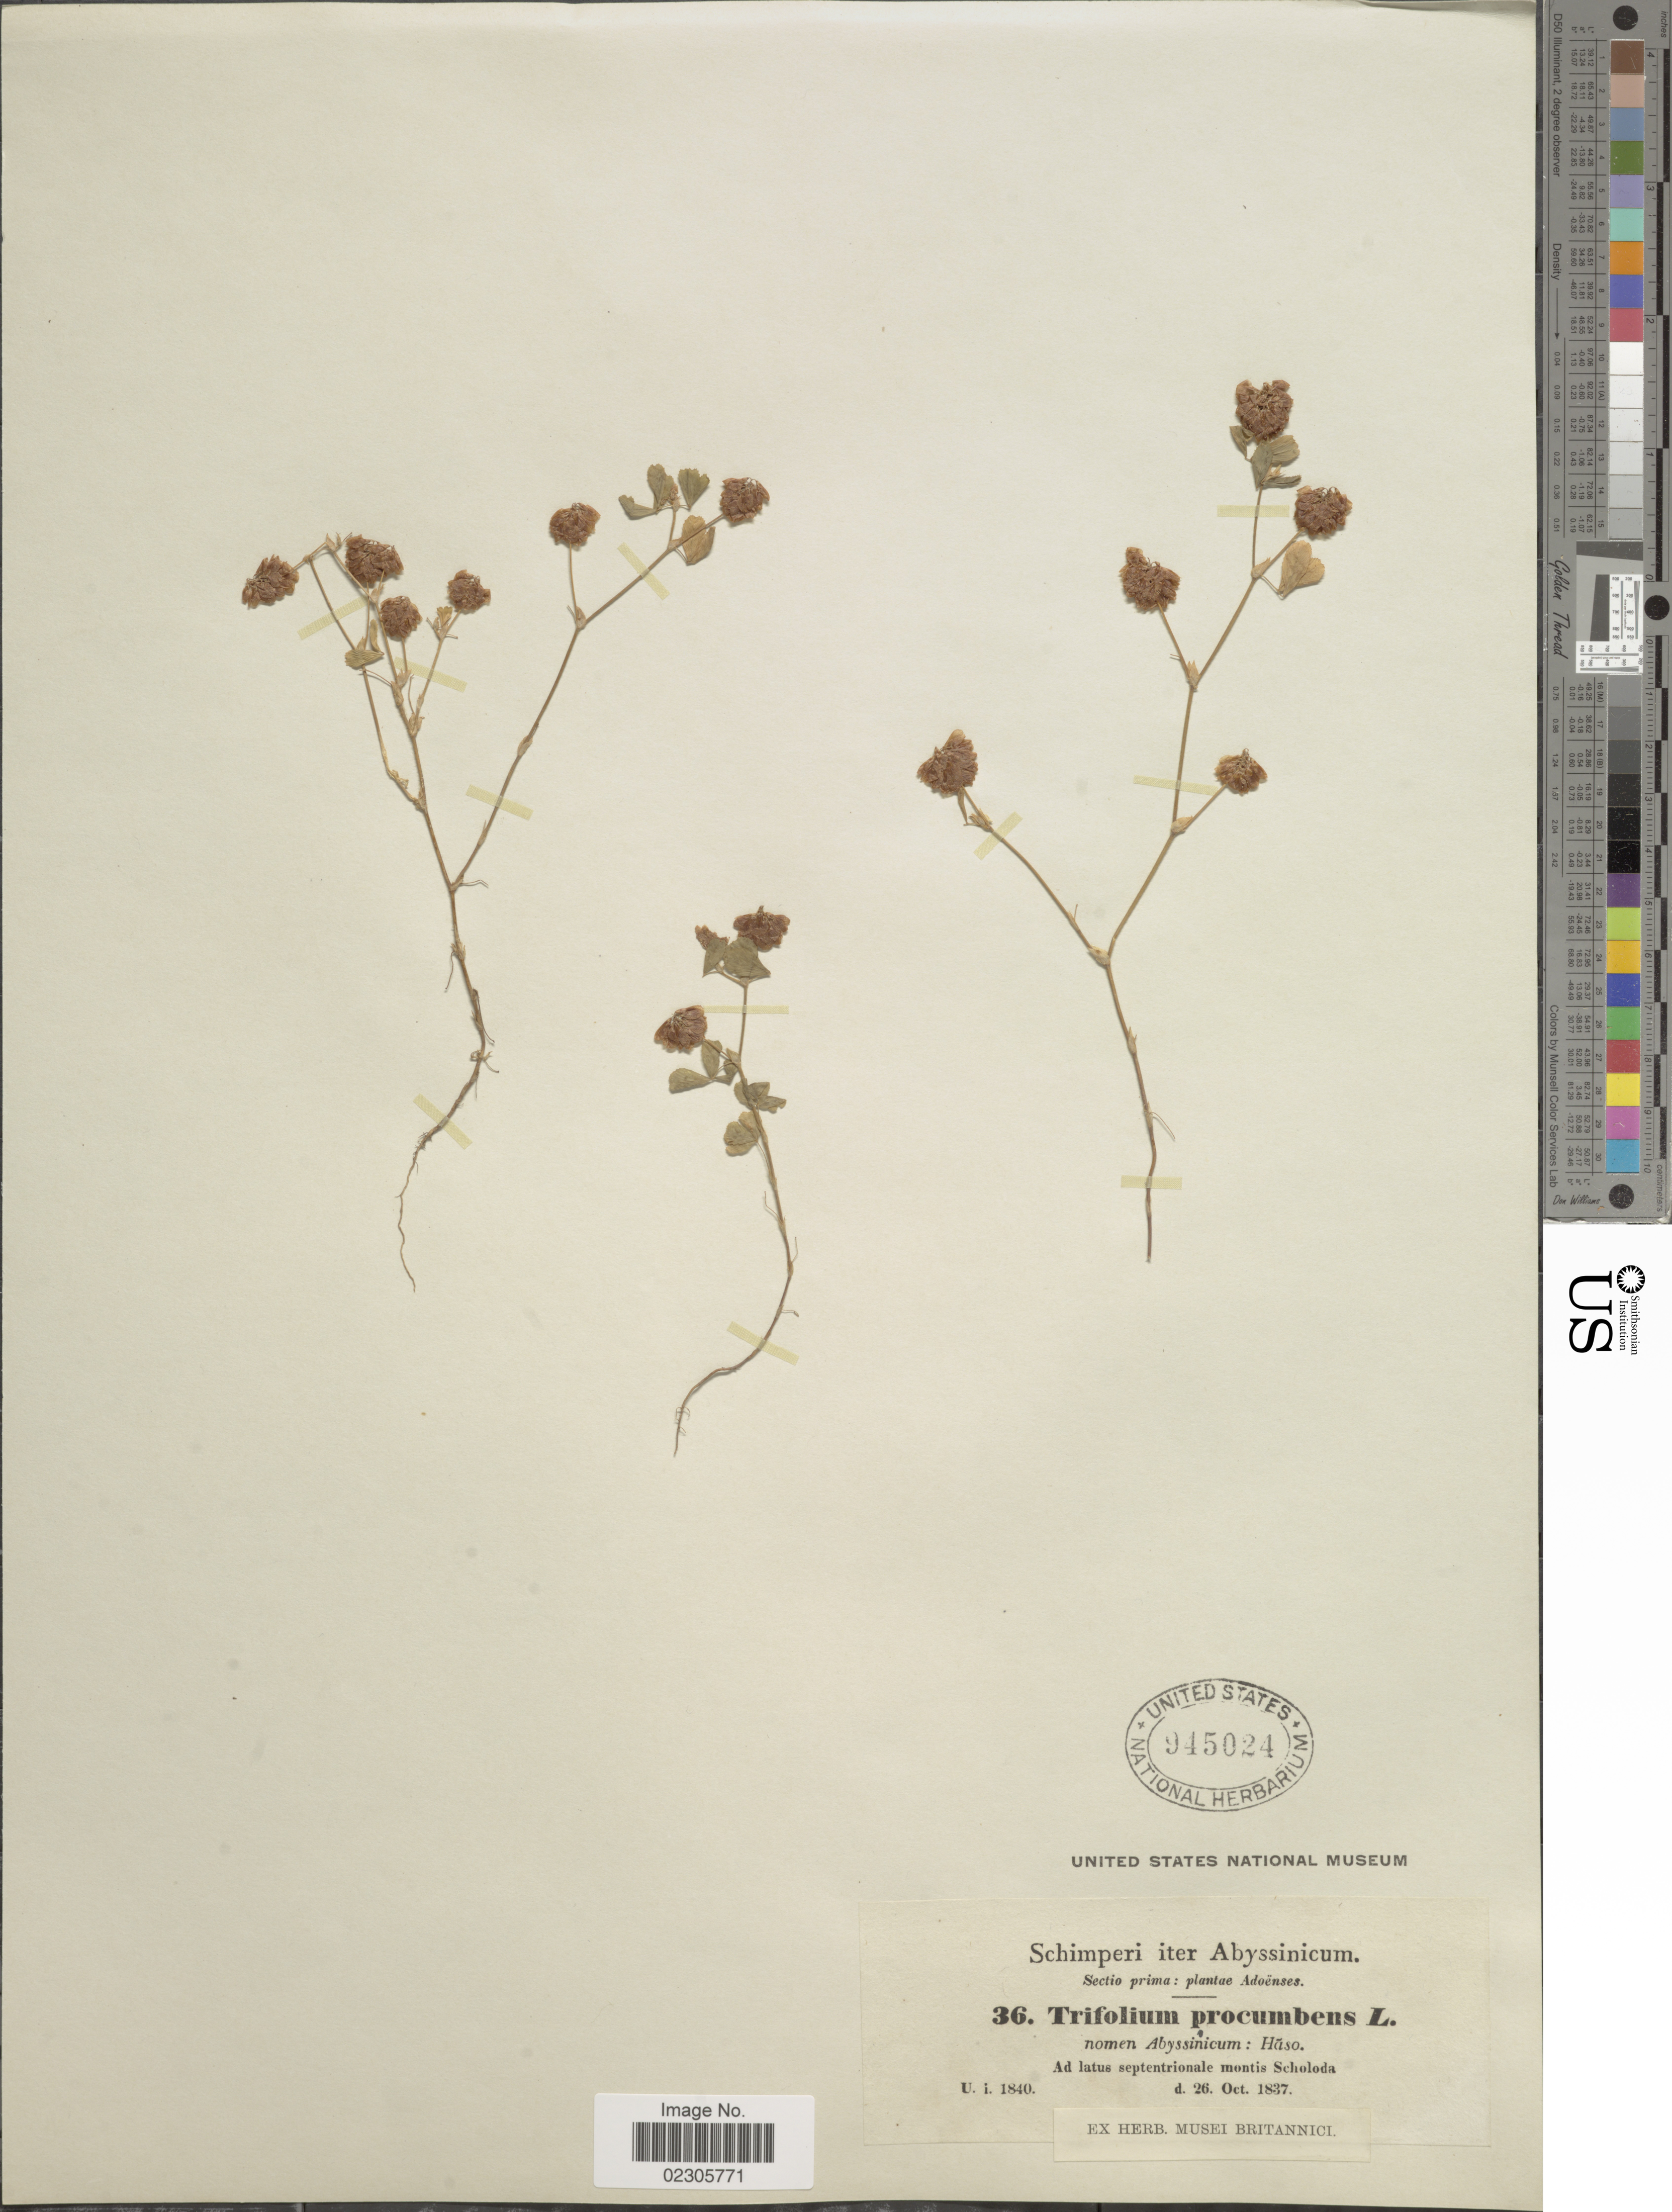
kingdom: Plantae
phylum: Tracheophyta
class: Magnoliopsida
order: Fabales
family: Fabaceae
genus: Trifolium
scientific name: Trifolium procumbens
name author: L.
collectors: -. Schimper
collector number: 36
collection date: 1837-10-26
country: Ethiopia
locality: Ad latus septentrionale montis Scholoda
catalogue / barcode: US 945024